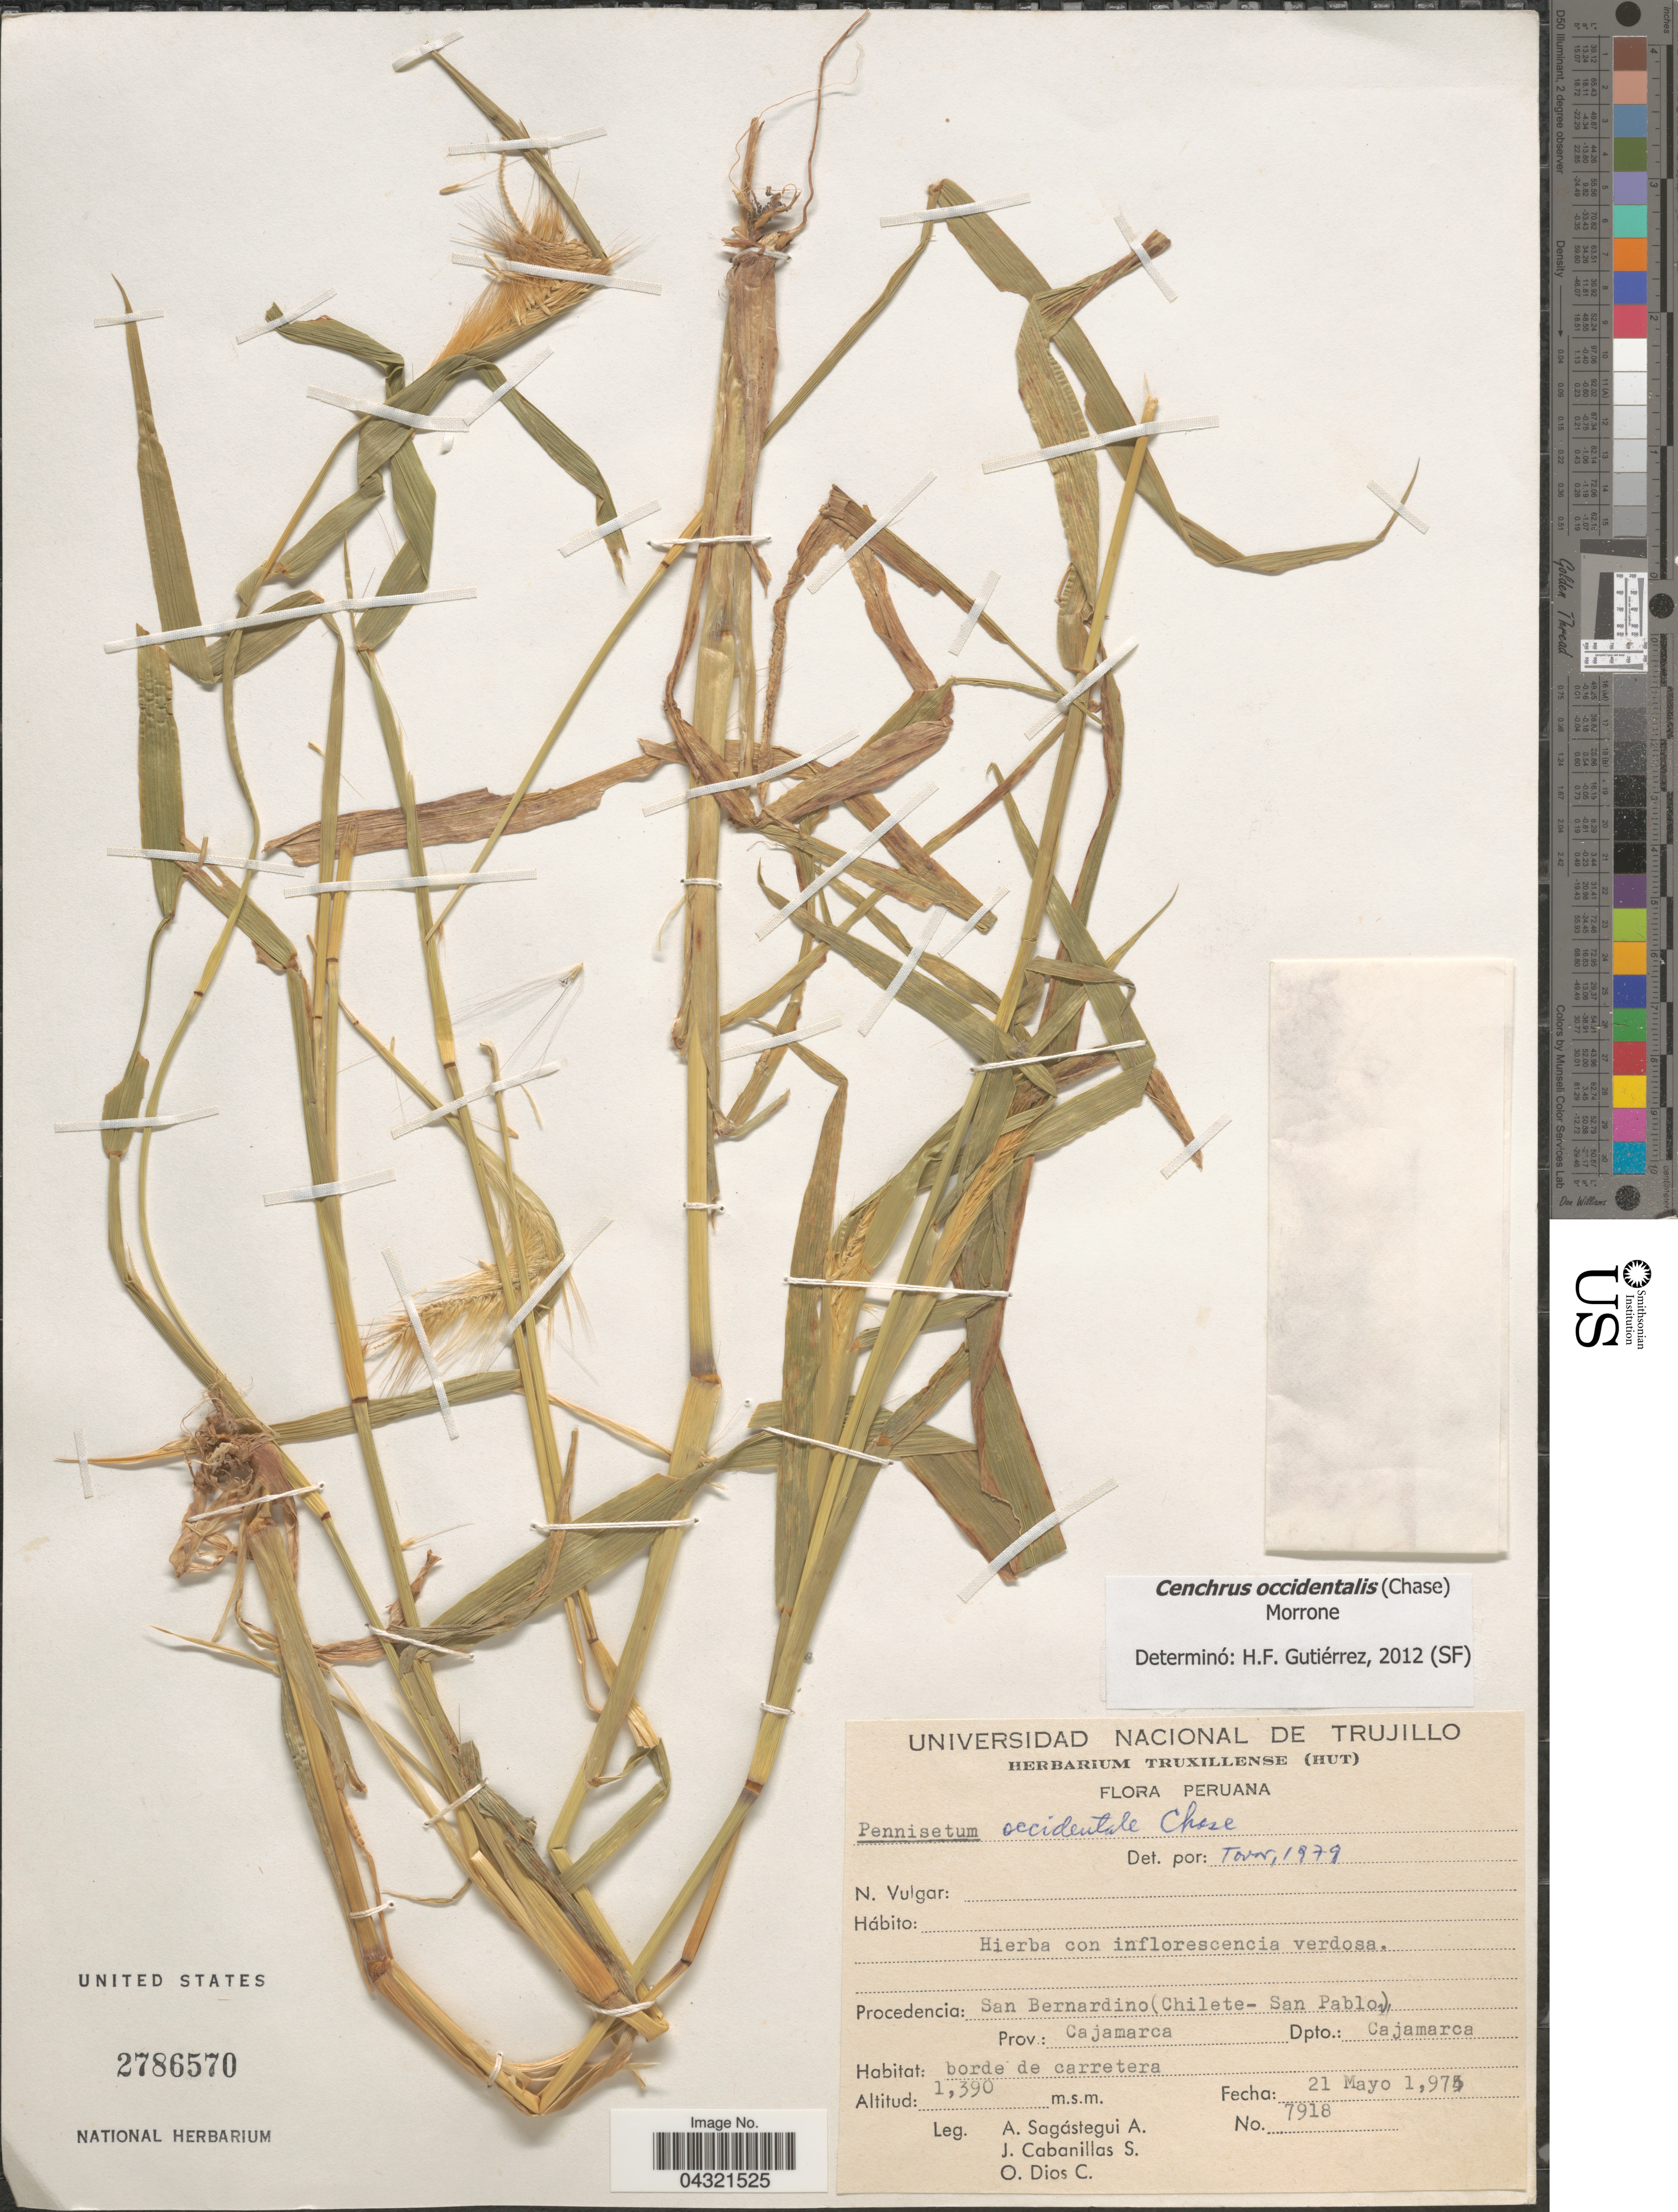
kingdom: Plantae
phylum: Tracheophyta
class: Liliopsida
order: Poales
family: Poaceae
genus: Cenchrus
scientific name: Cenchrus occidentalis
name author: (Chase) Morrone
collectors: A. Sagástegui A., J. Cabanillas S. & C. Dios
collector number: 7918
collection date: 1973-05-21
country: Peru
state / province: Cajamarca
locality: Peruana. Procedencia: San Bernardino (Chilete-San Pablo), Dpto.: Cajamarca.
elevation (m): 1390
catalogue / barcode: US 2786570